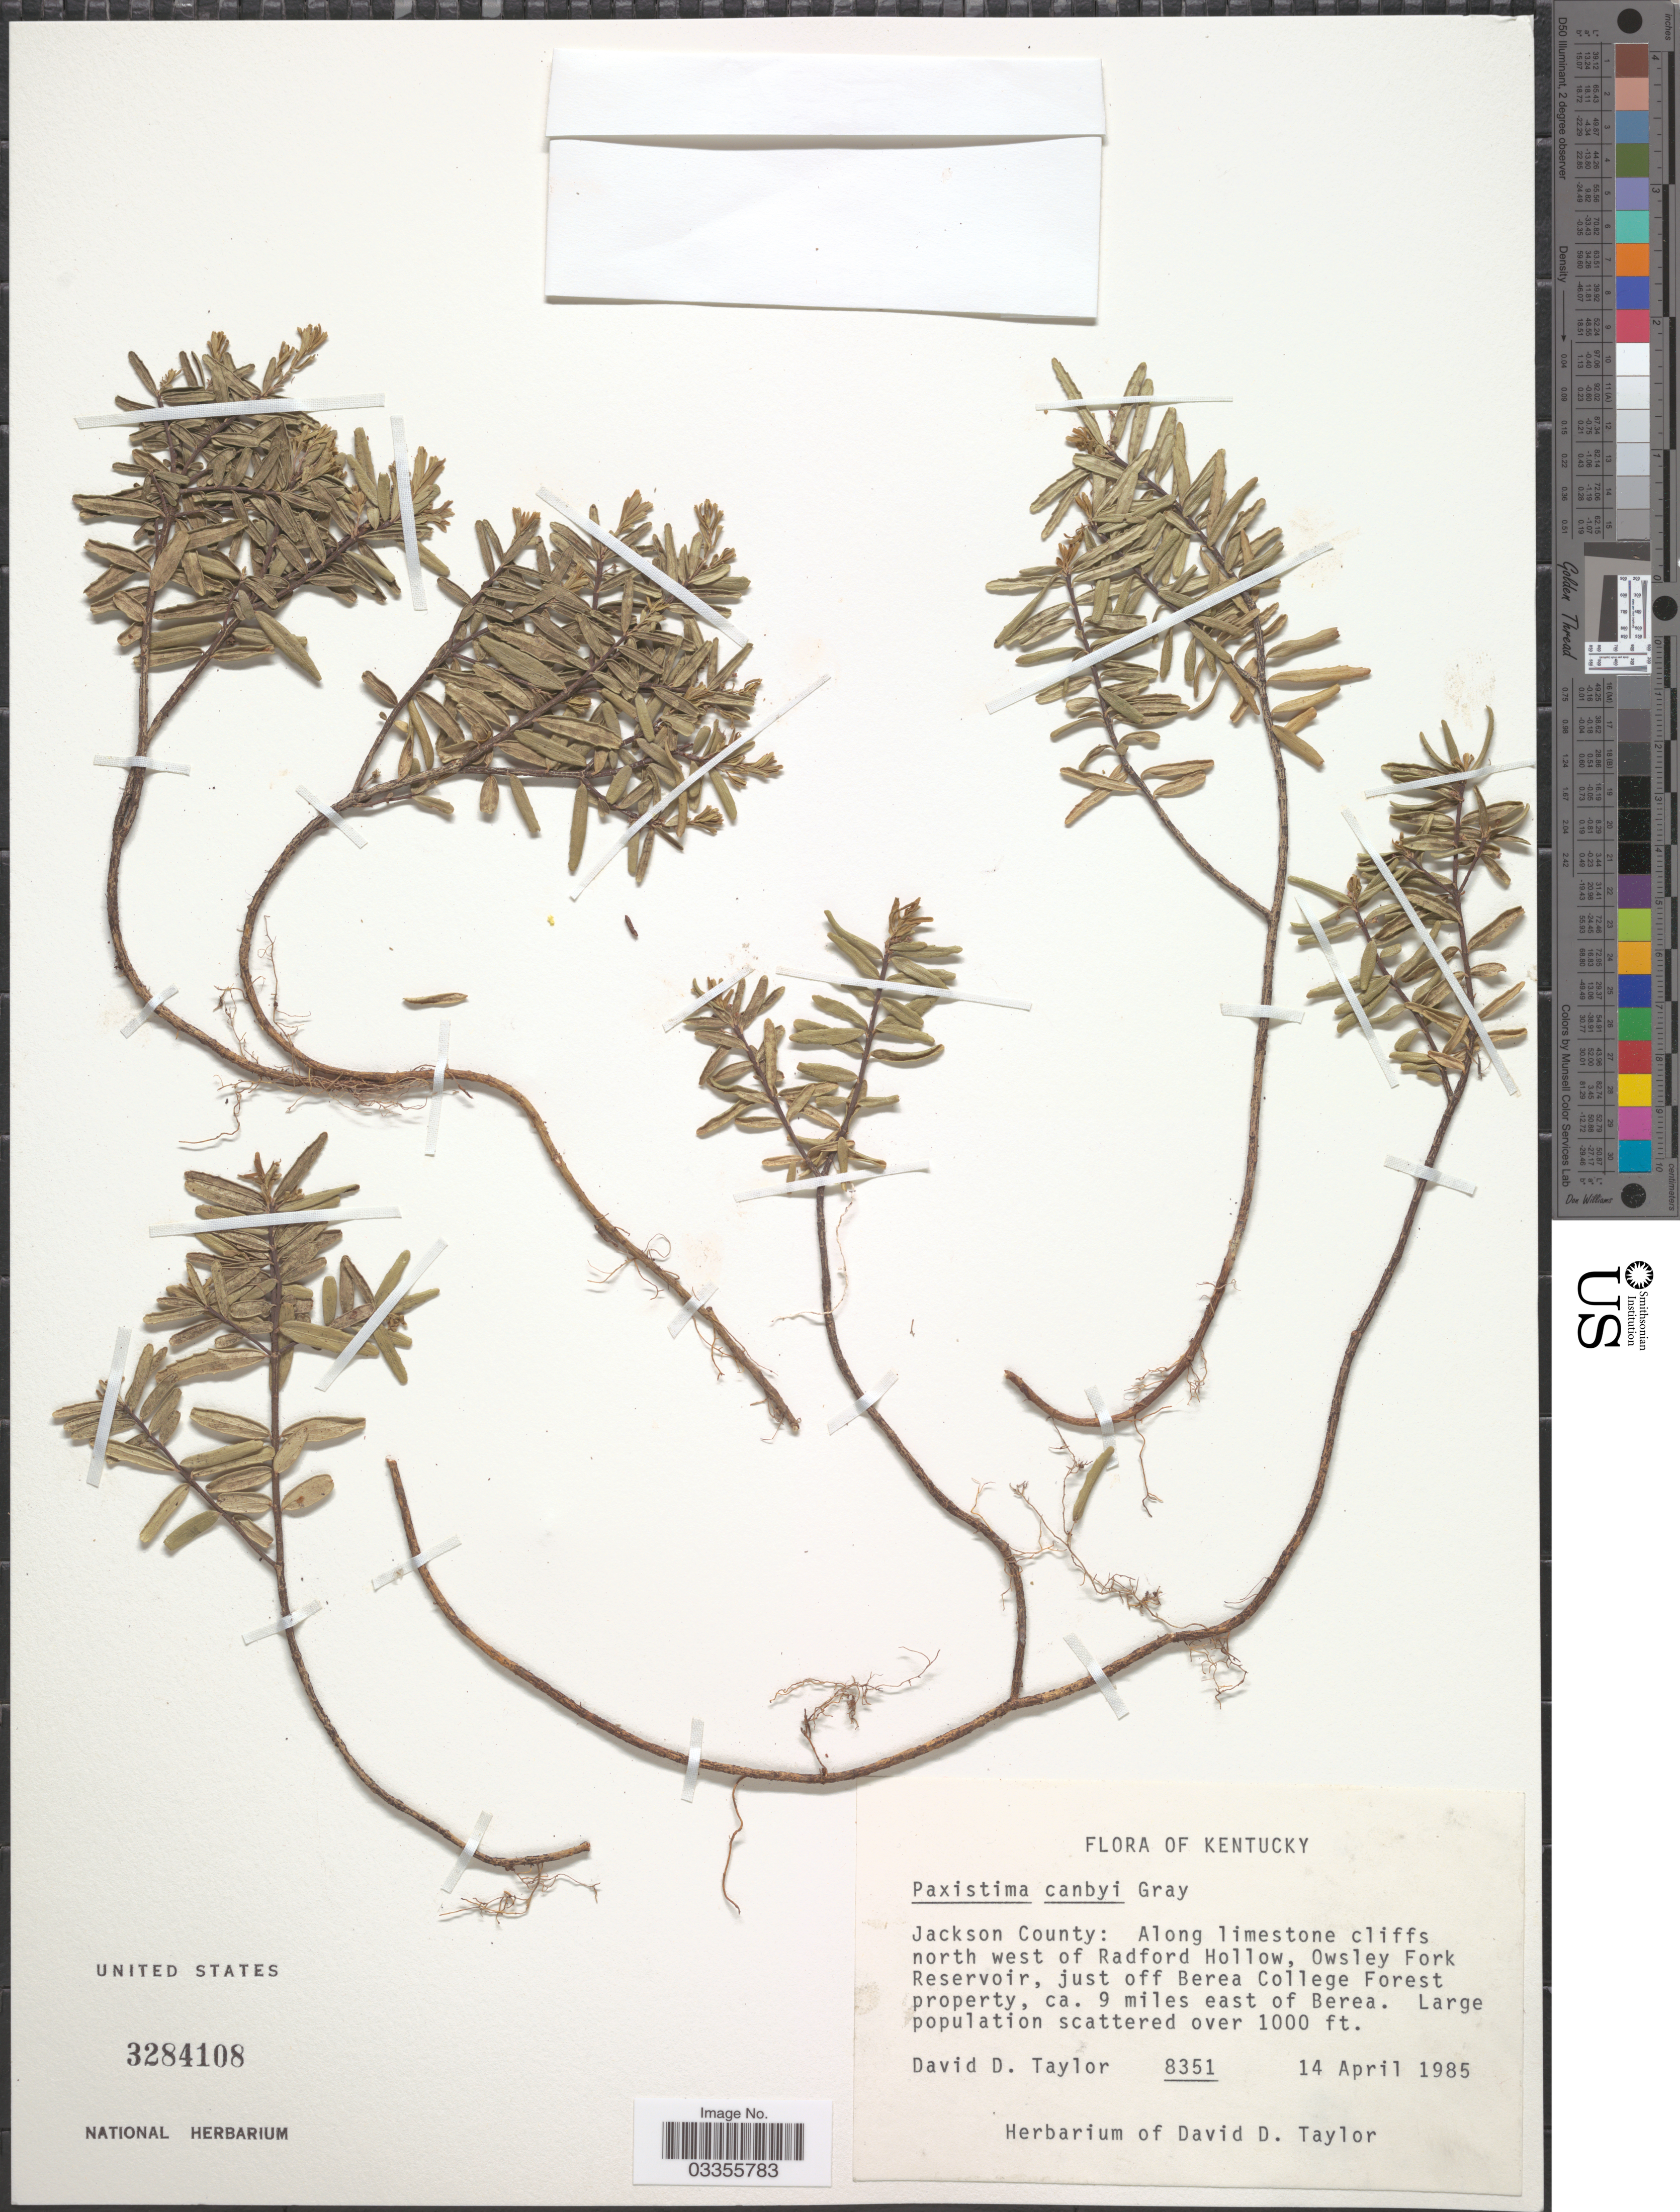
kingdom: Plantae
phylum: Tracheophyta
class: Magnoliopsida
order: Celastrales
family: Celastraceae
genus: Paxistima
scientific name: Paxistima canbyi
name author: A. Gray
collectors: D. Taylor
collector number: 8351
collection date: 1985-04-14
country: United States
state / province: Kentucky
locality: Jackson County: Along limestone cliffs north west of Radford Hollow, Owsley Fork Reservoir, just off Berea College Forest property, ca. 9 miles east of Berea.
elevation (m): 305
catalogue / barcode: US 3284108